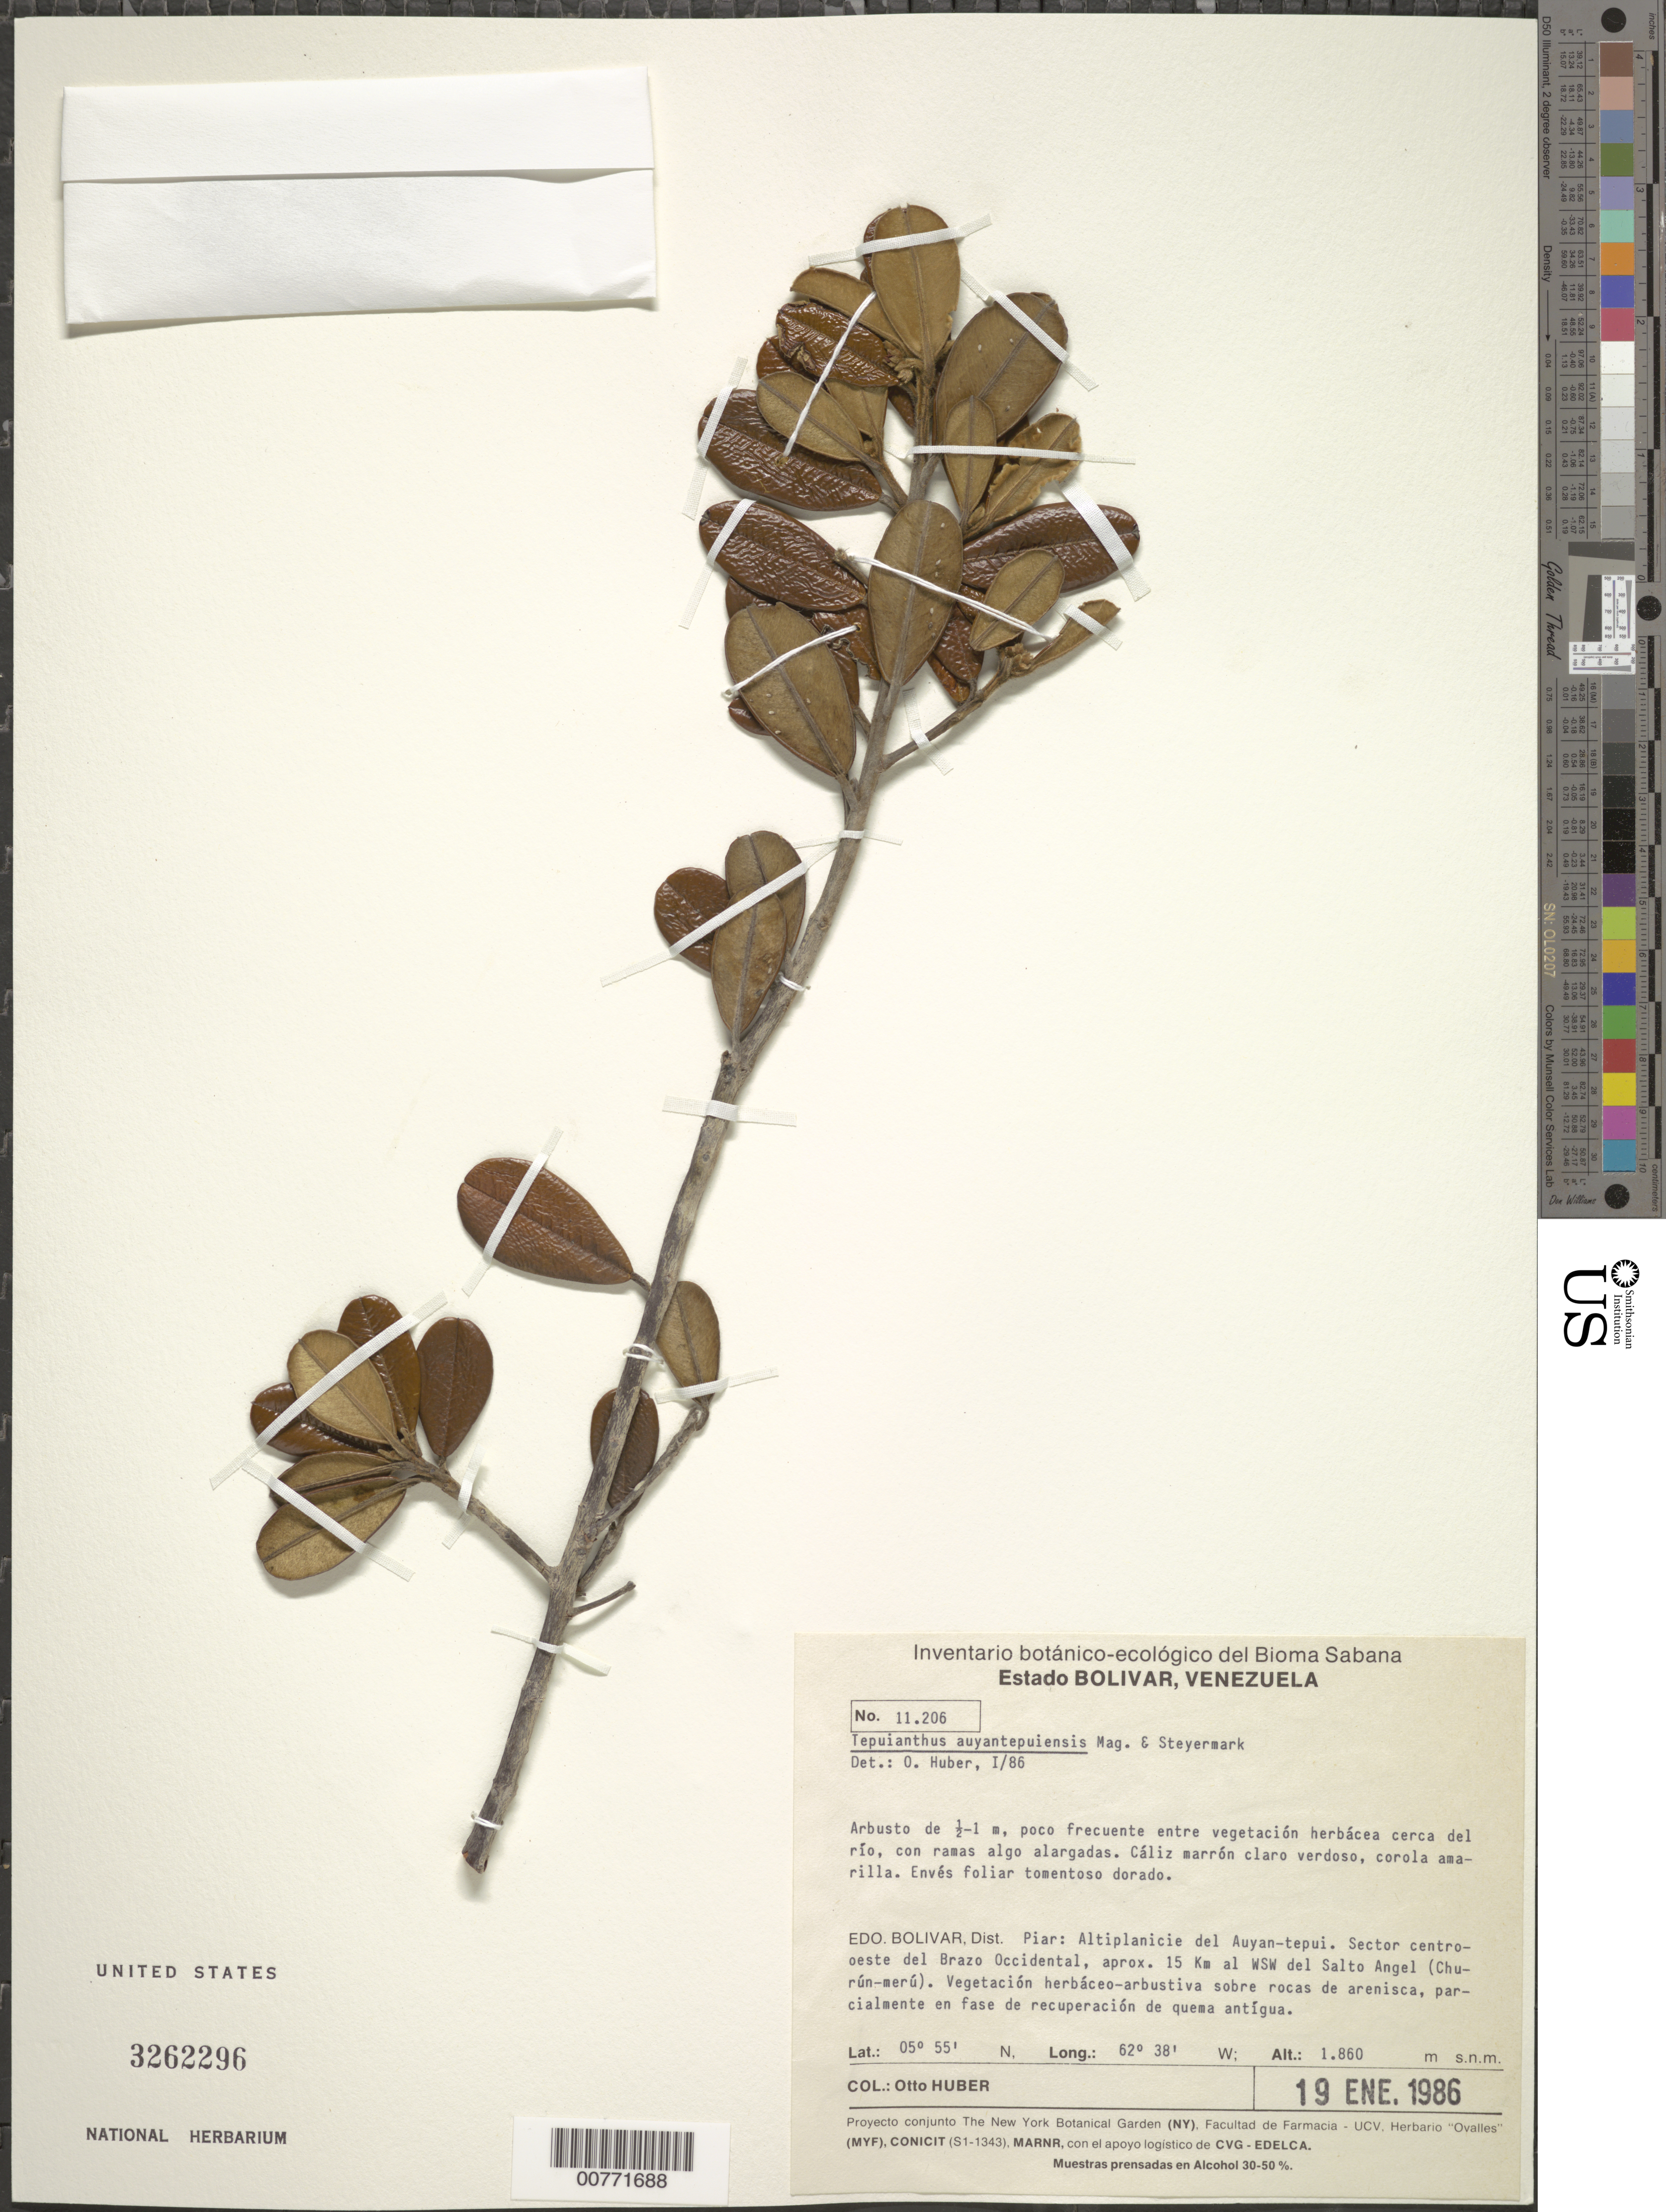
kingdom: Plantae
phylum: Tracheophyta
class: Magnoliopsida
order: Malvales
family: Thymelaeaceae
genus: Tepuianthus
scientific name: Tepuianthus auyantepuiensis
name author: Maguire & Steyerm.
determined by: Huber, Otto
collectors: O. Huber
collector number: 11206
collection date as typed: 19-Jan-86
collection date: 1986-01-19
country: Venezuela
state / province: Bolívar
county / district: Piar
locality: Auyan-tepuí, centro-oeste del Brazo Occidental, 15 km WSW Salto Angel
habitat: Vegetación herbáceo-arbustiva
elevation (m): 1860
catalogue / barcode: US 3262296